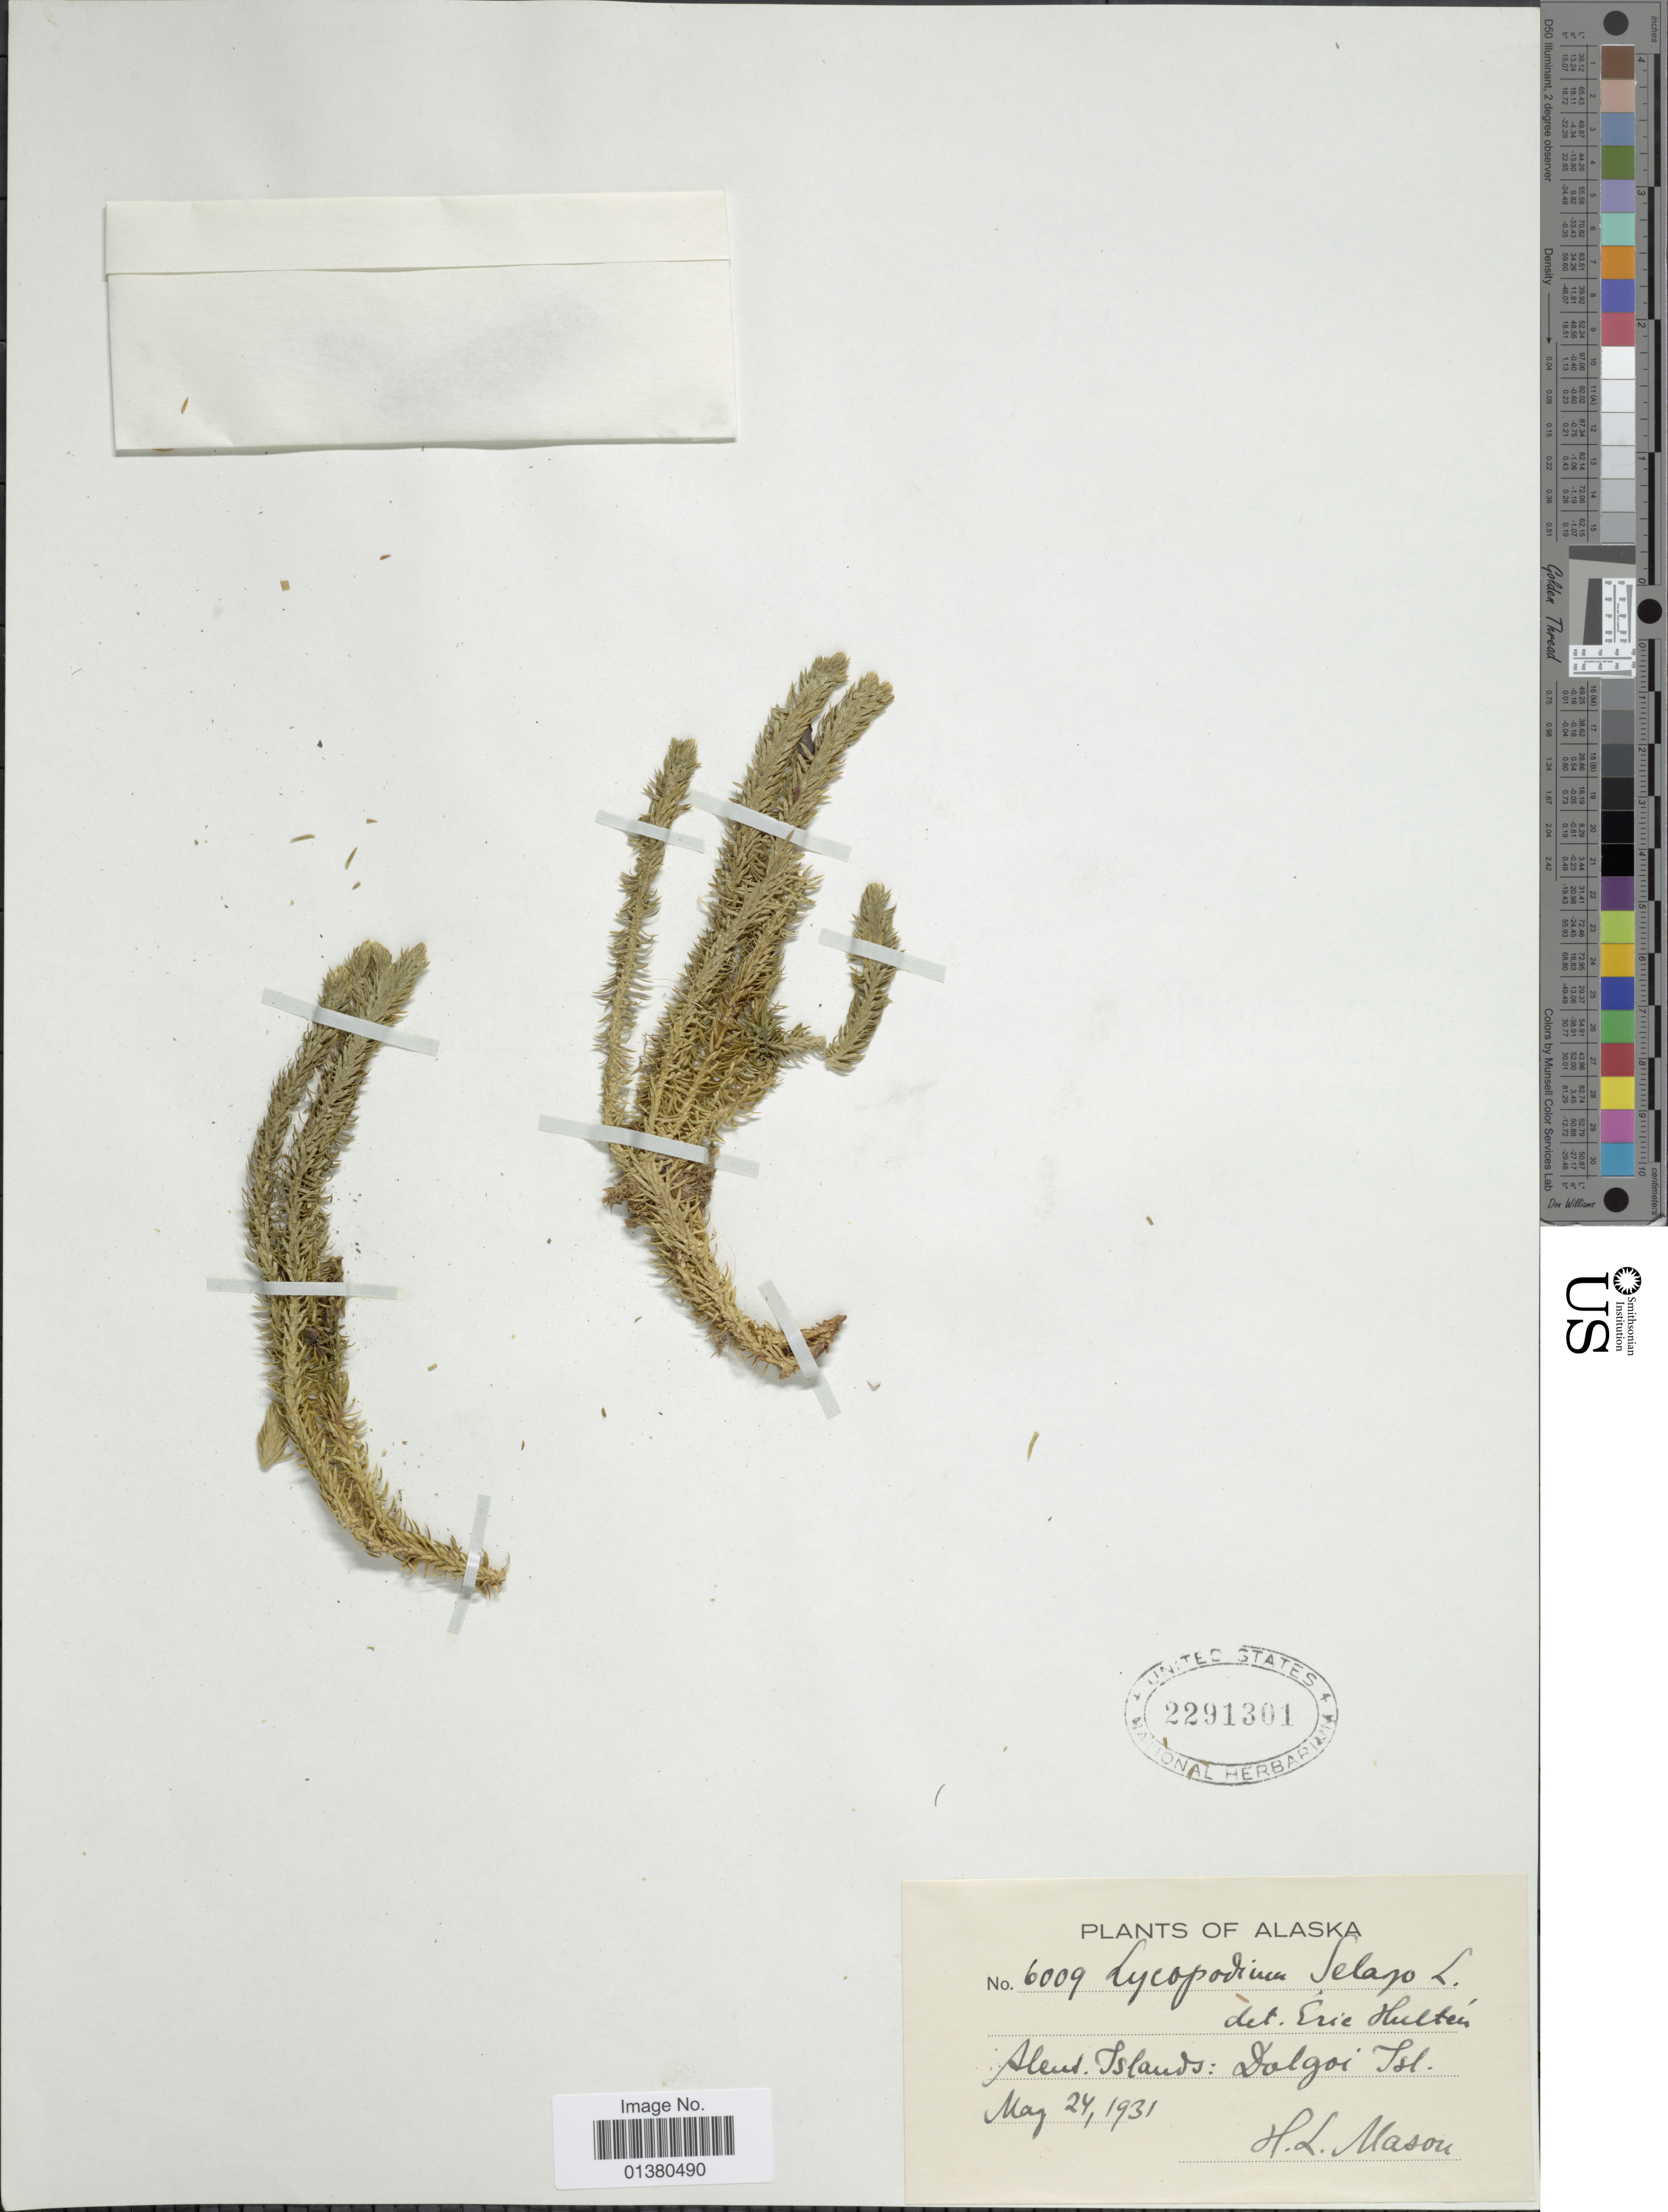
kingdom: Plantae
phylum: Tracheophyta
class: Lycopodiopsida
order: Lycopodiales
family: Lycopodiaceae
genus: Huperzia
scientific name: Huperzia selago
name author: (L.) Bernh. ex Schrank & Mart.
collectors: H. L. Mason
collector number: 6009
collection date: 1931-05-24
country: United States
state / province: Alaska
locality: Aleut. Islands: Dolgoi Isl.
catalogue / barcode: US 2291301